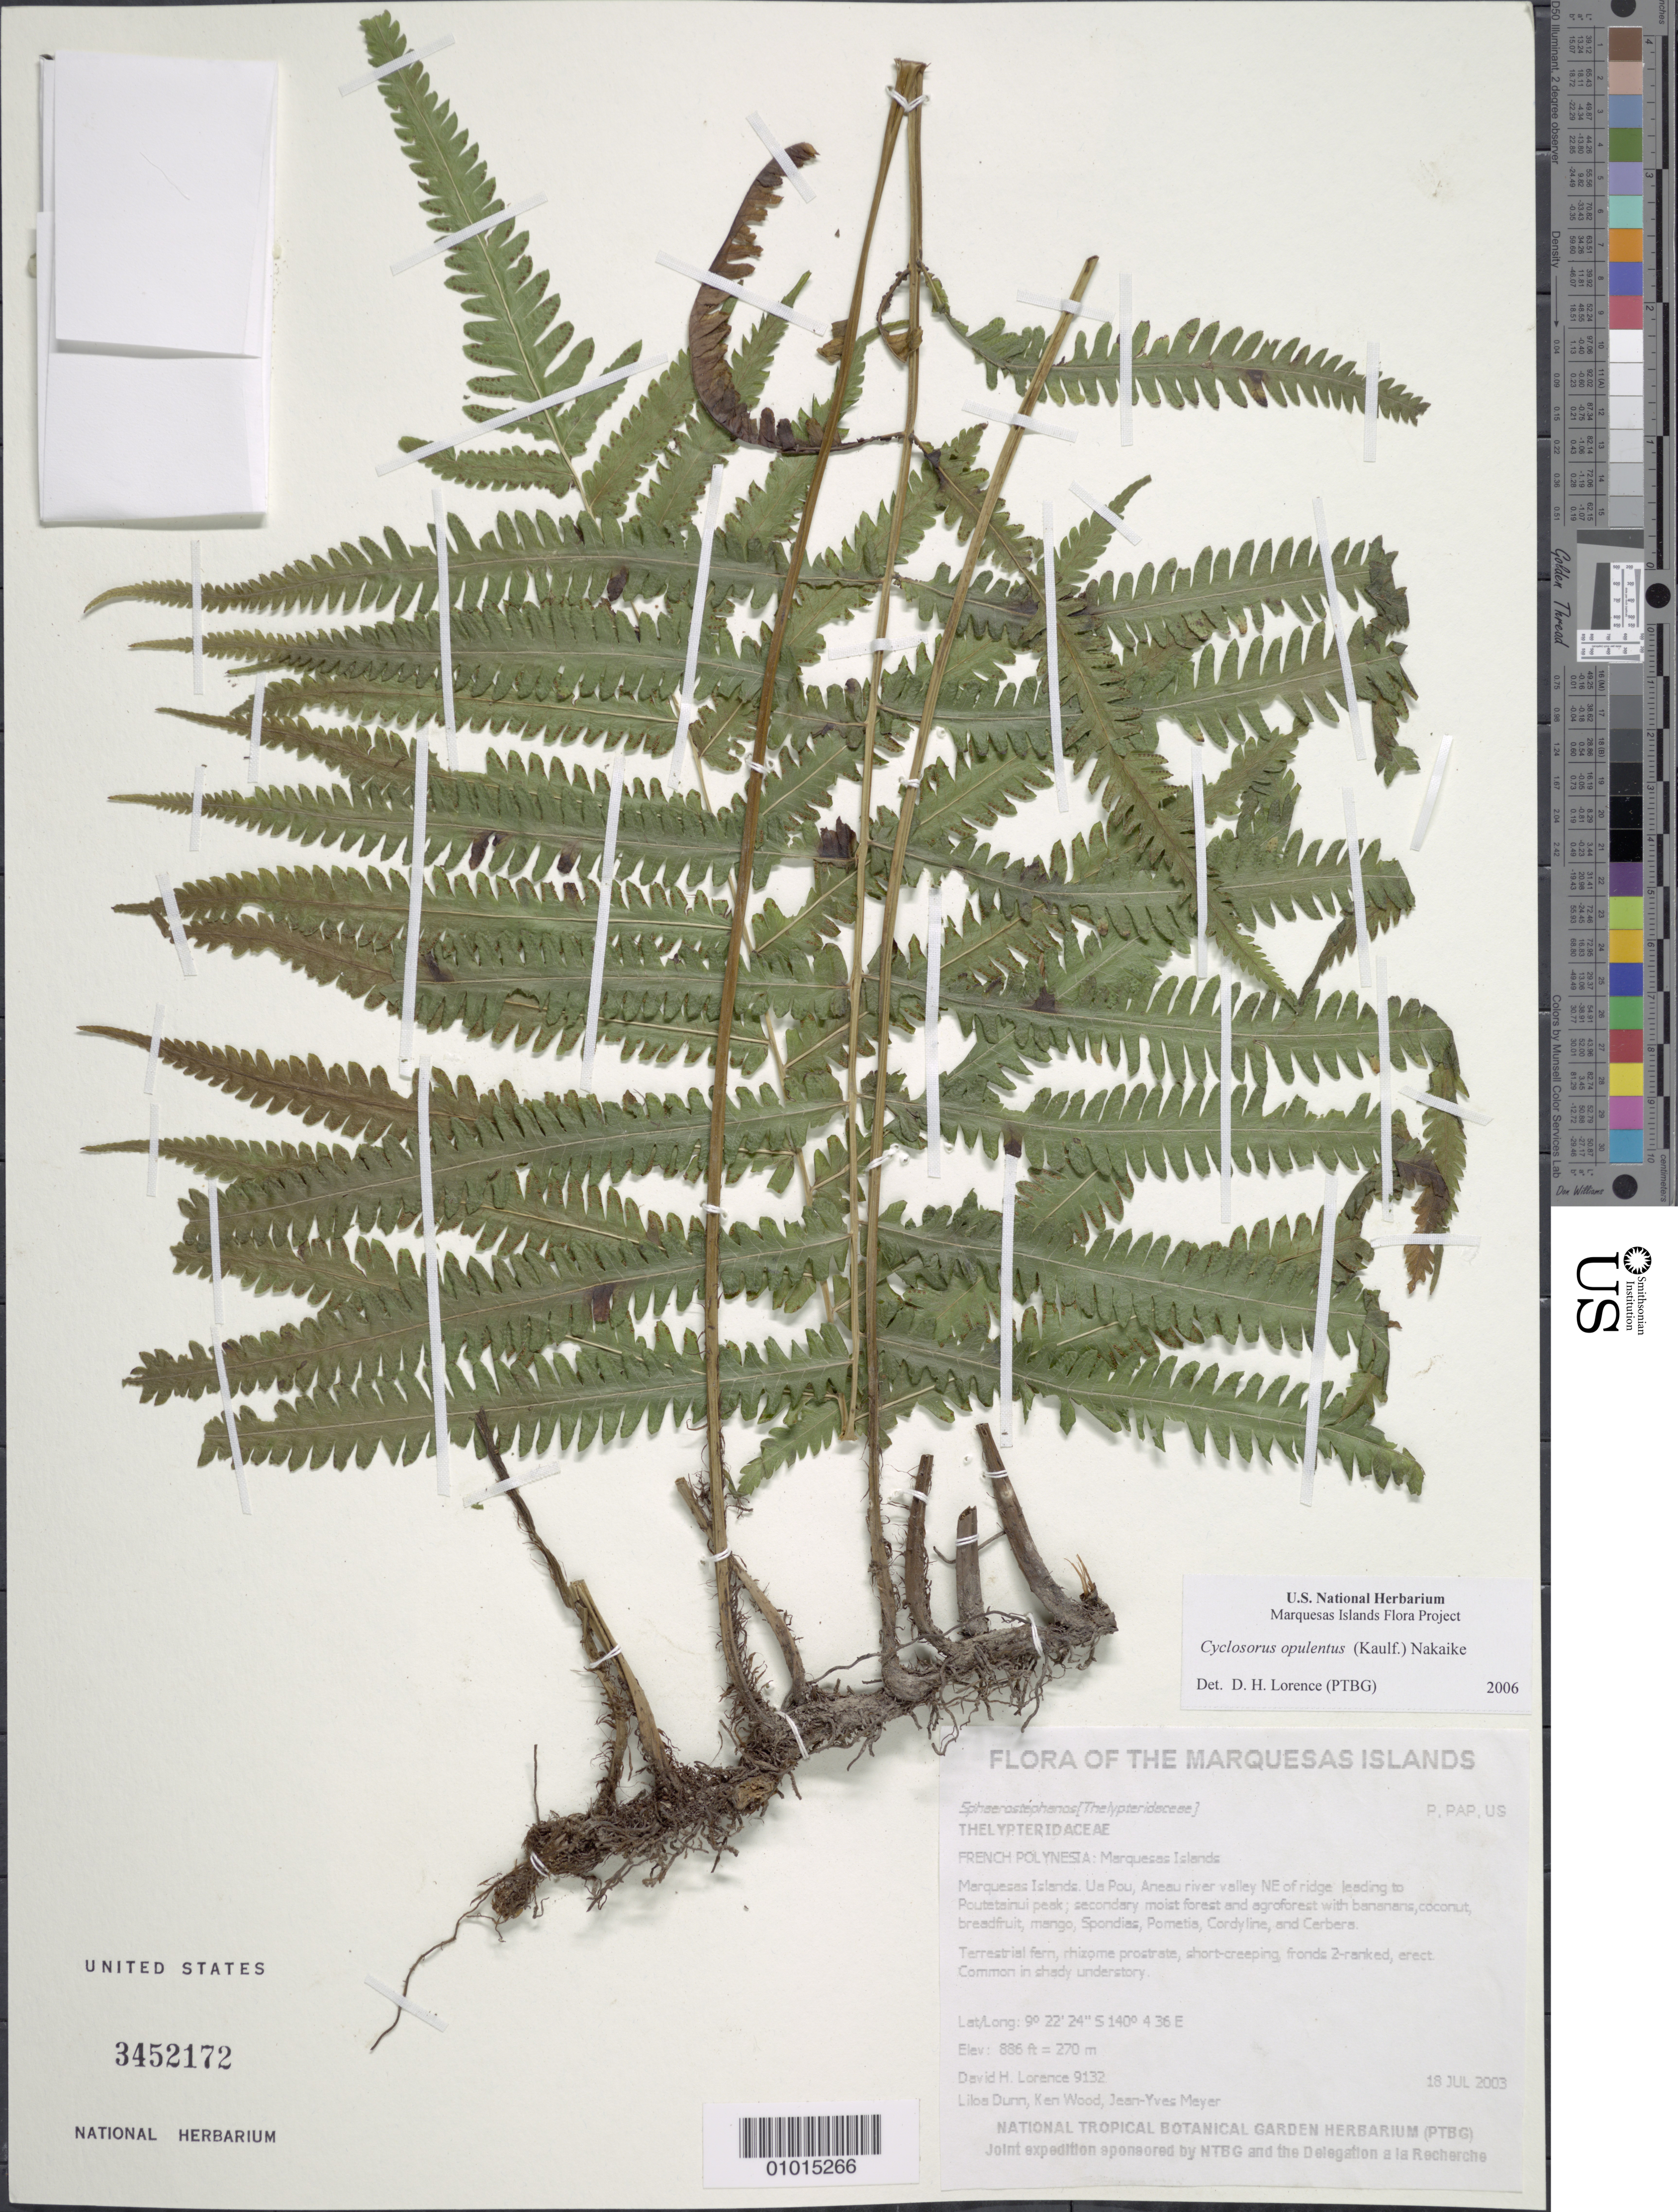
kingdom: Plantae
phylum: Tracheophyta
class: Polypodiopsida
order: Polypodiales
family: Thelypteridaceae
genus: Amphineuron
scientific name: Amphineuron opulentum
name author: (Kaulf.) Holttum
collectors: D. Lorence, L. Dunn, K. R. Wood & J.-Y. Meyer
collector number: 9132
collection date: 2003-07-18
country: French Polynesia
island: Ua Pou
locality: Aneau river valley, NE of ridge leading to Poutetainui peak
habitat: Secondary moist forest and agroforest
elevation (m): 270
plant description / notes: = Amphineuron opulentum(Kaulf.) Holtt.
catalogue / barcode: US 3452172